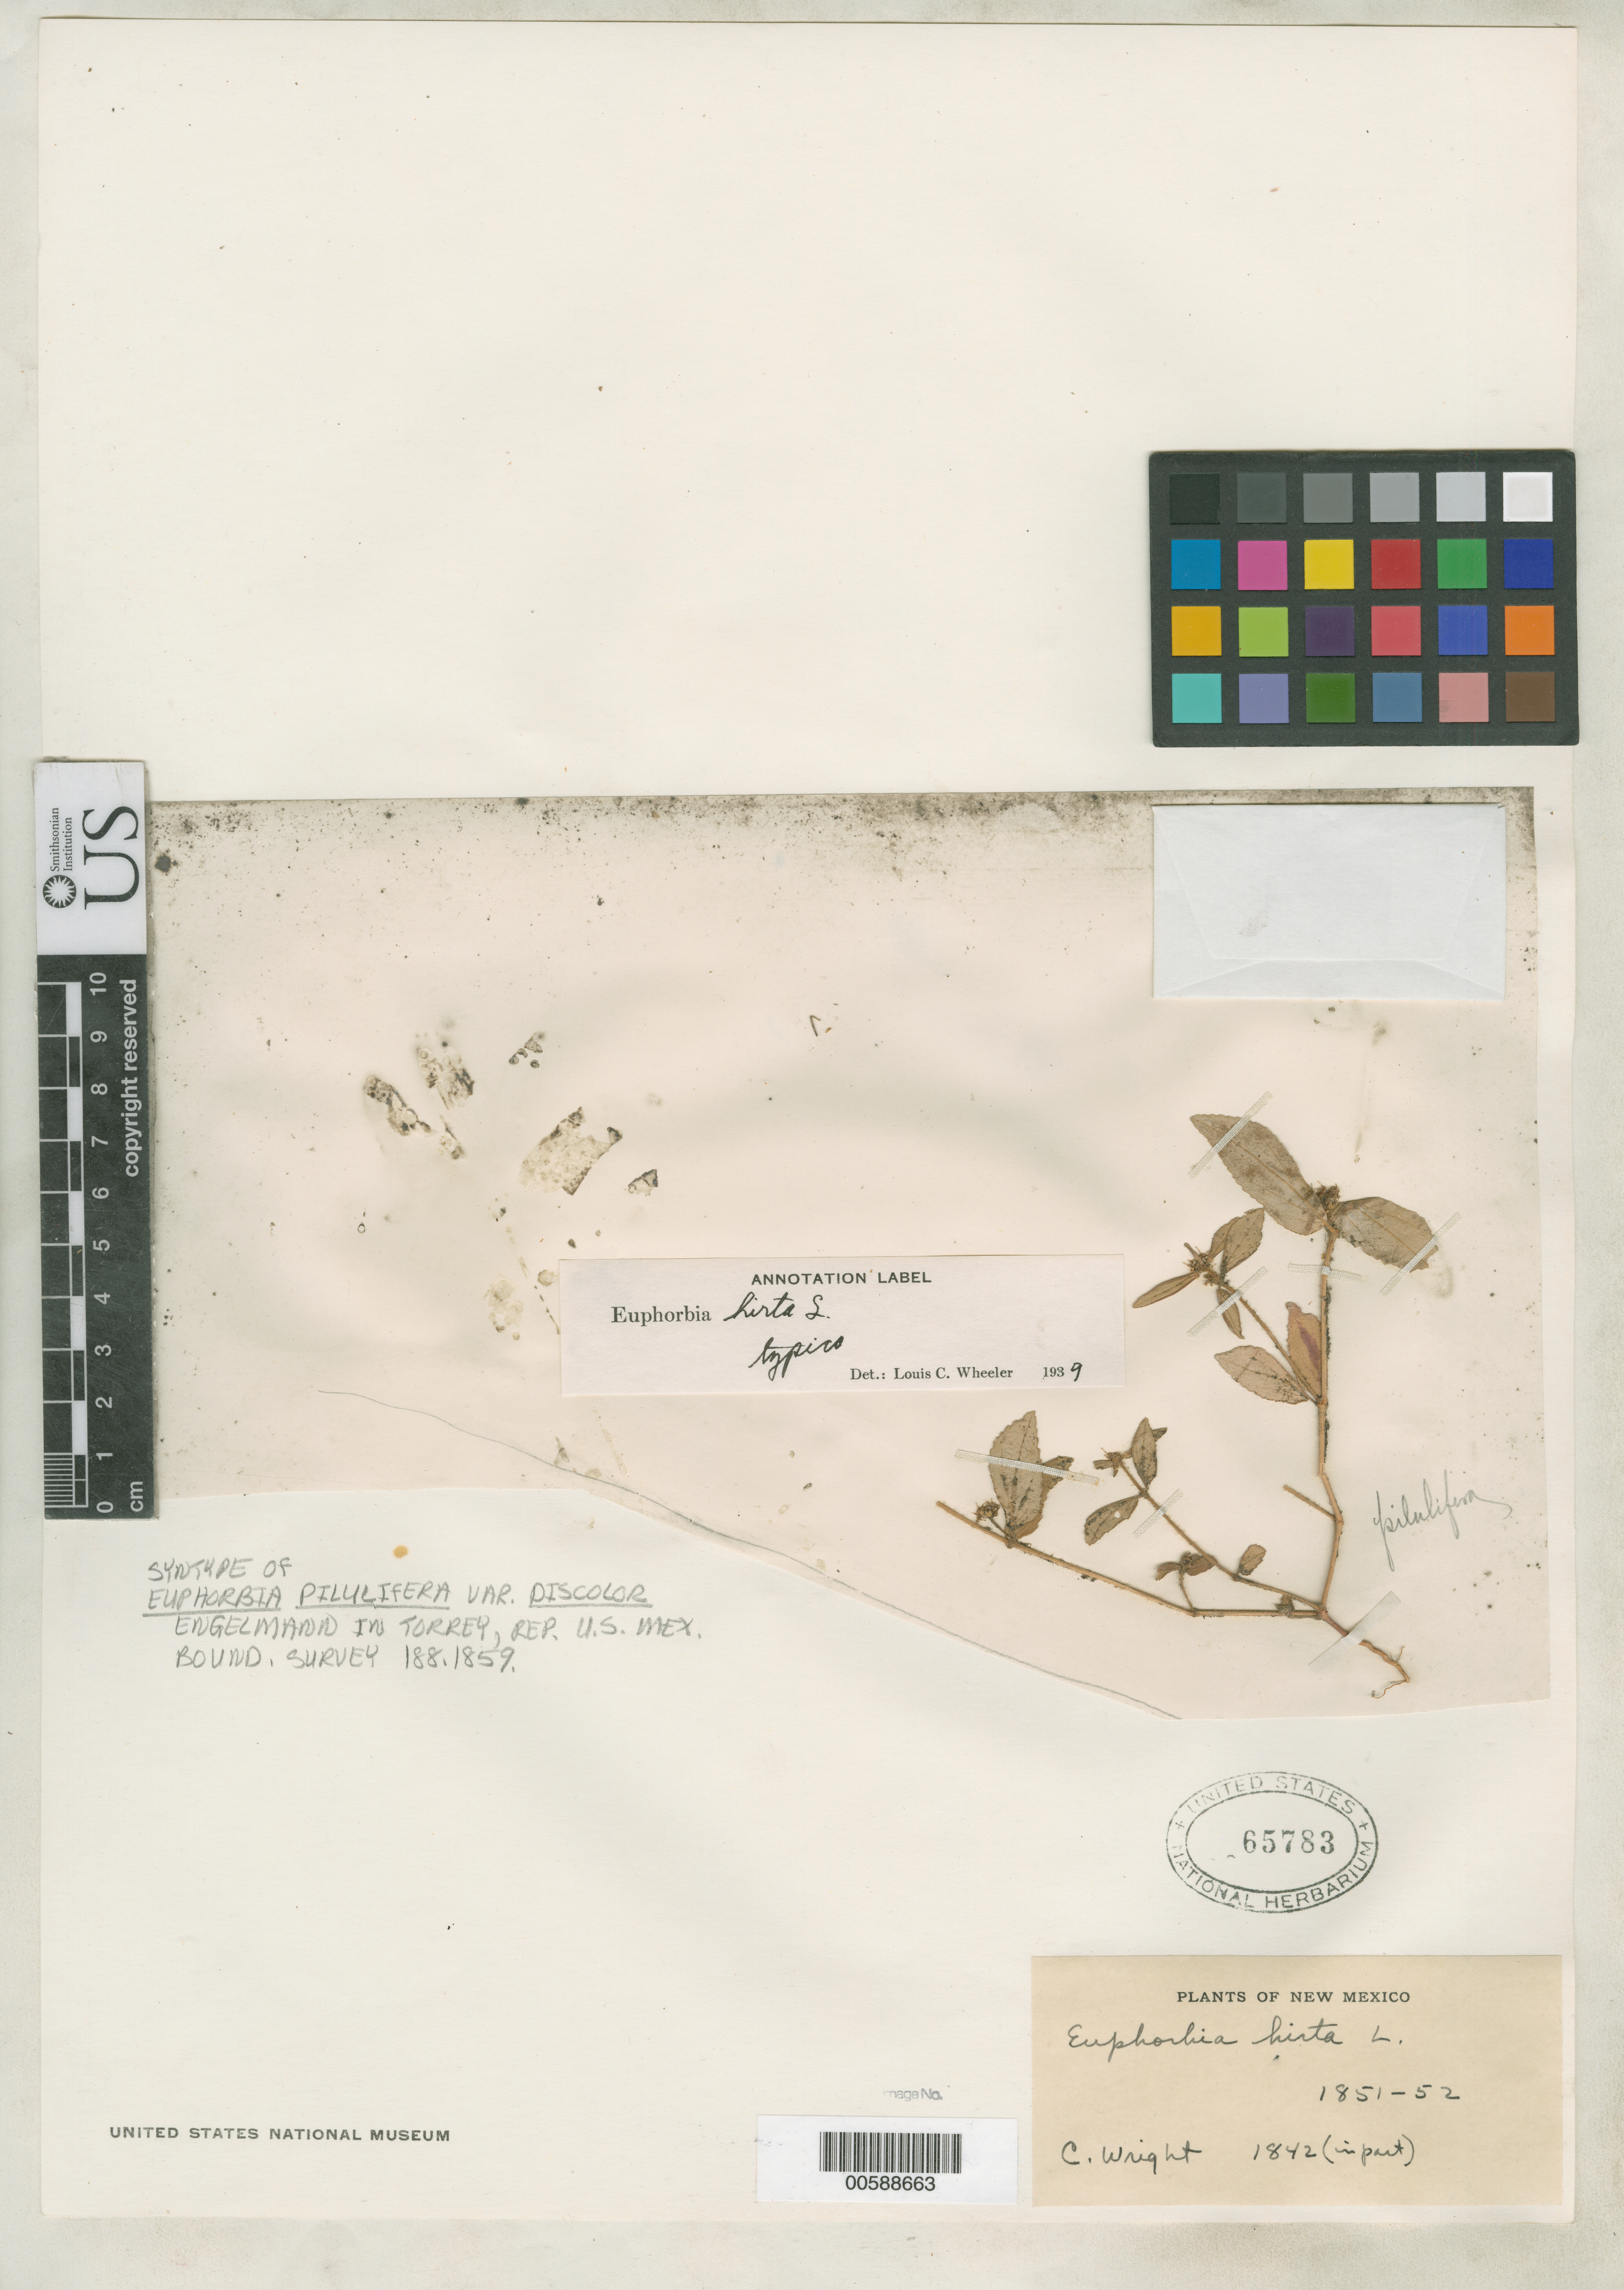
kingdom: Plantae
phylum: Tracheophyta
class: Magnoliopsida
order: Malpighiales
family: Euphorbiaceae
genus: Euphorbia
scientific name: Euphorbia pilulifera var. discolor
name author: Engelm. in Emory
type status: Syntype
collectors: C. Wright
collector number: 1842 p.p.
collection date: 1851/1852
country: United States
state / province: New Mexico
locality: "N. Mex." [=northern Mexico or New Mexico? either way possibly referring to present-day Arizona or Texas]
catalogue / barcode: US 65783